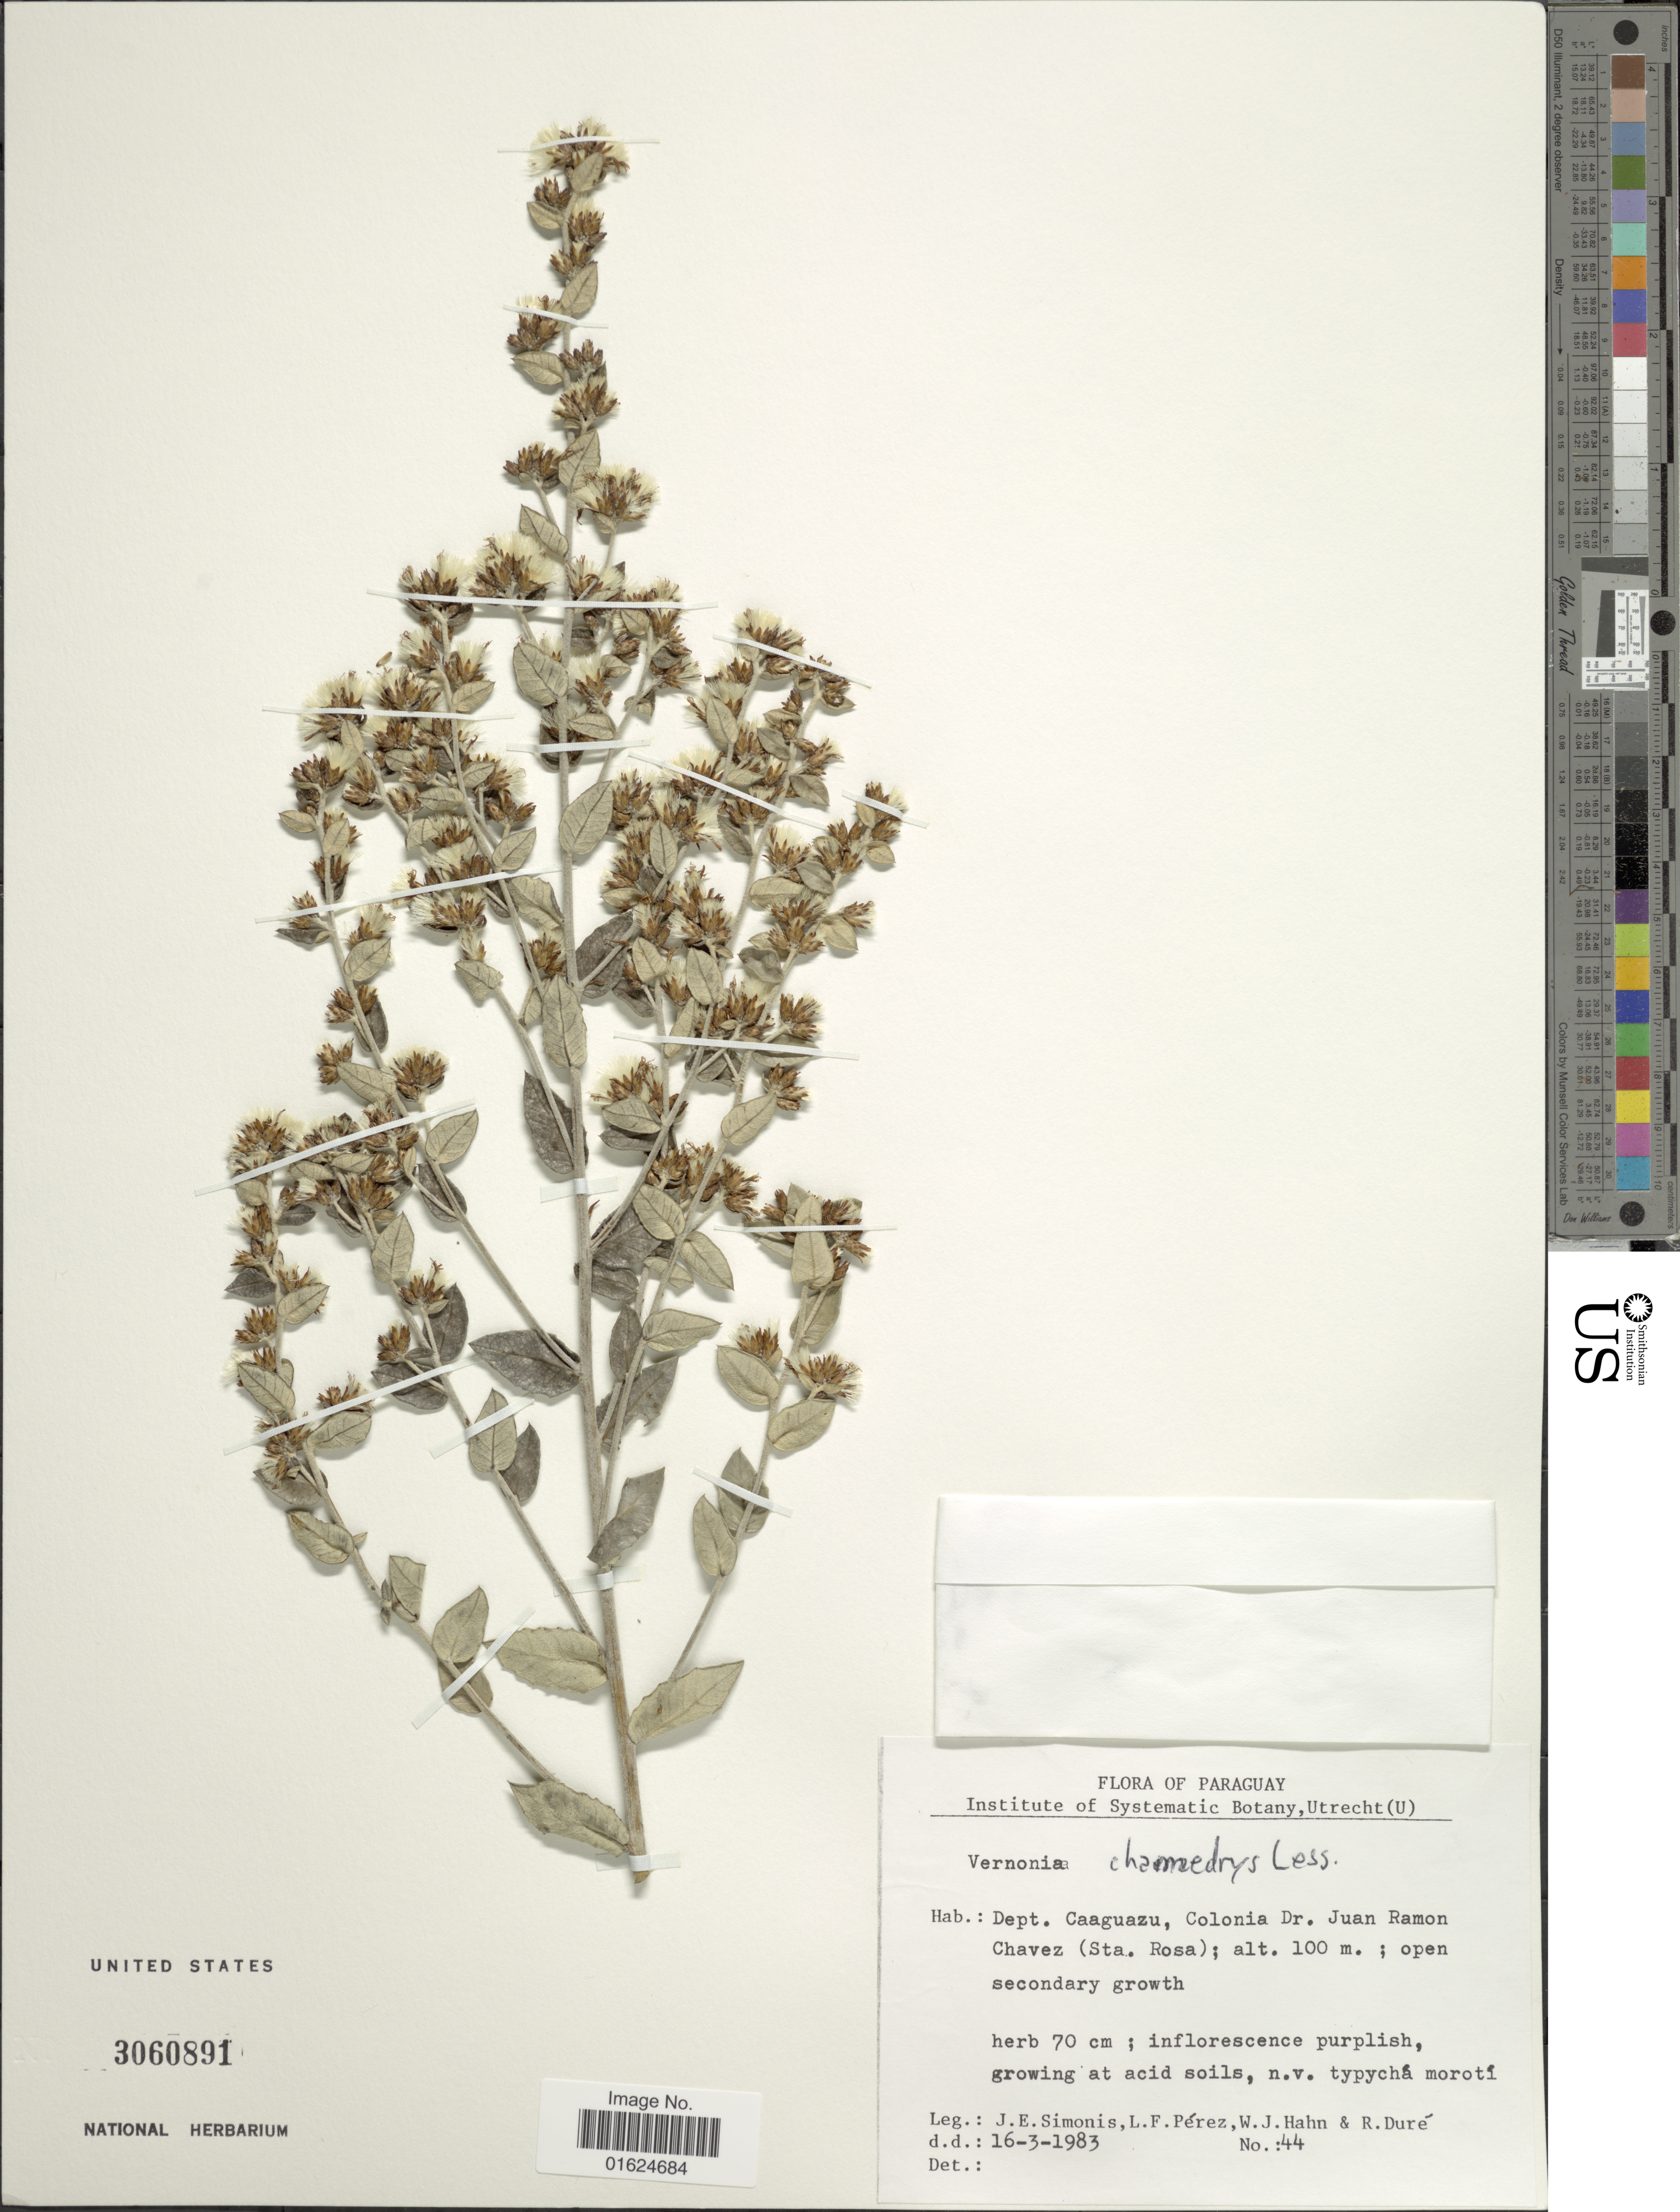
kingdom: Plantae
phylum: Tracheophyta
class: Magnoliopsida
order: Asterales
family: Asteraceae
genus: Vernonanthura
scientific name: Vernonanthura chamaedrys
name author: (Less.) H. Rob.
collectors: J. E. Simonis, L. Perez, W. J. Hahn & R. Duré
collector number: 44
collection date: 1983-03-16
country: Paraguay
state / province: Caaguazu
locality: Dept. Caaguazu, Colonia Dr. Juan Ramon Chavez (Sta Rosa)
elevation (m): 100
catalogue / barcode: US 3060891